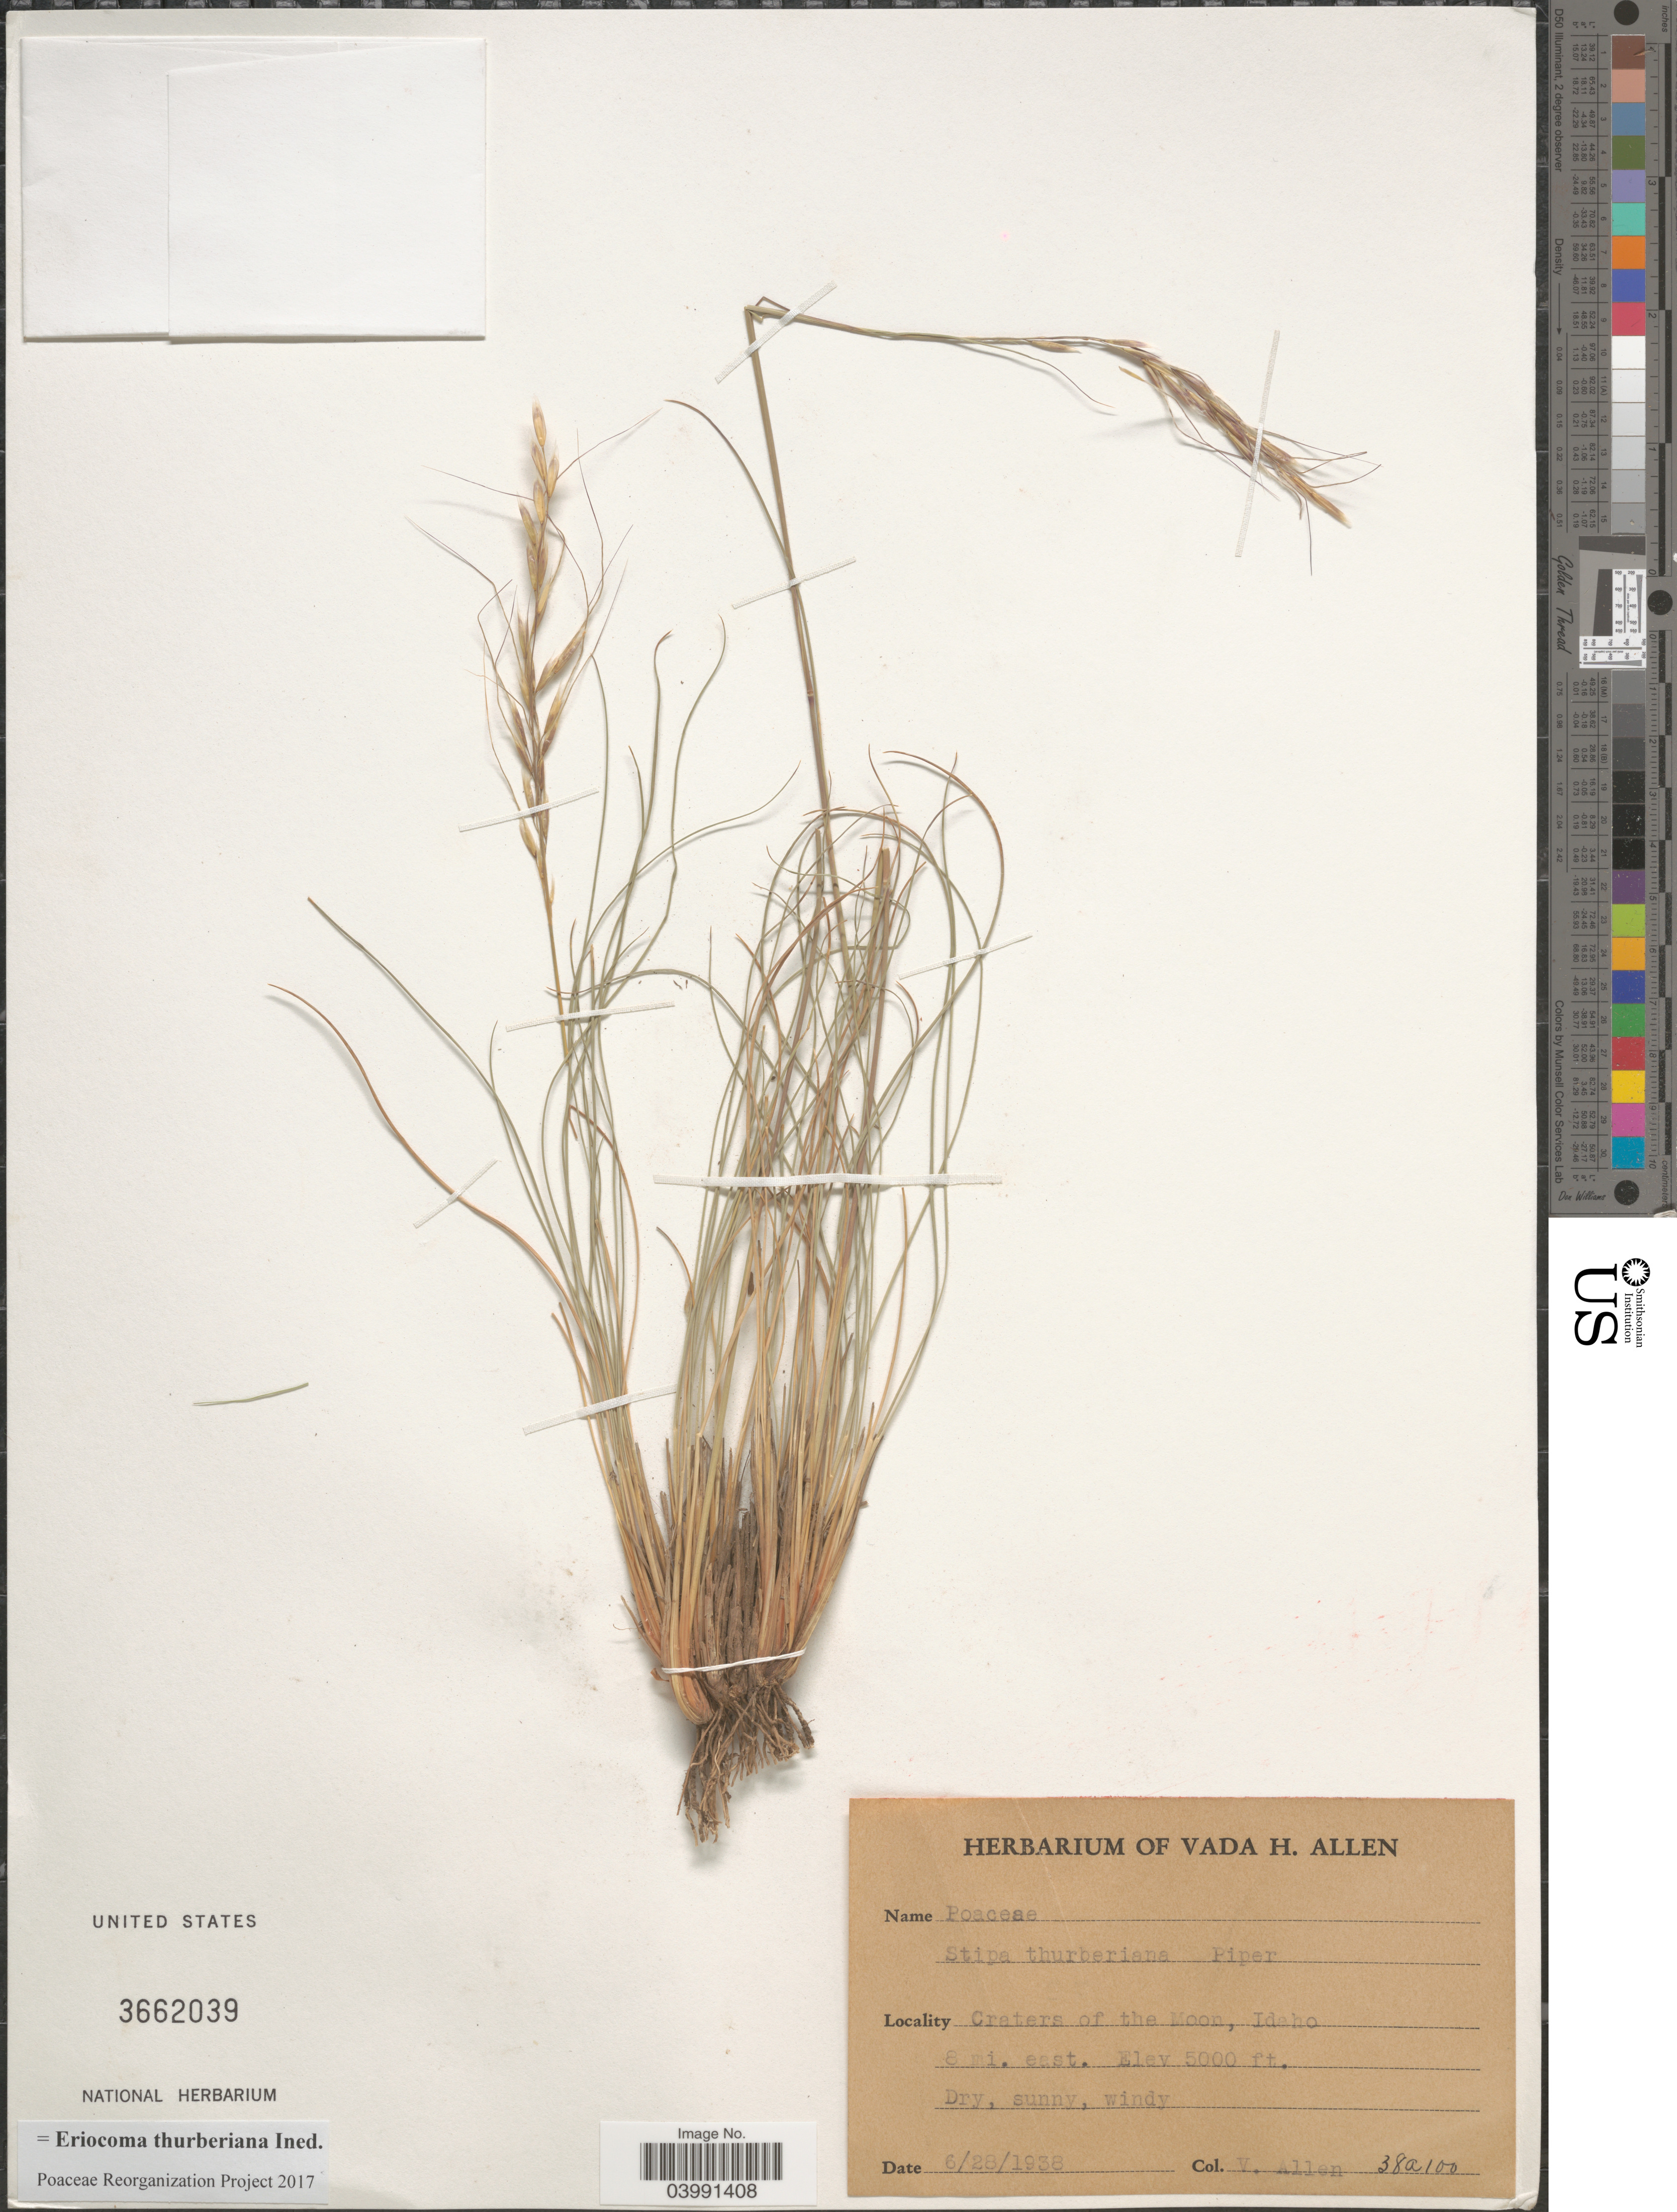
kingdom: Plantae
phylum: Tracheophyta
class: Liliopsida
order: Poales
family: Poaceae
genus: Eriocoma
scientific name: Eriocoma thurberiana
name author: (Piper) Romasch.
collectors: V. Allen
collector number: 38a100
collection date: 1938-06-28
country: United States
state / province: Idaho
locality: Craters of the Moon. 8 mi. east.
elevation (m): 1524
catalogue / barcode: US 3662039